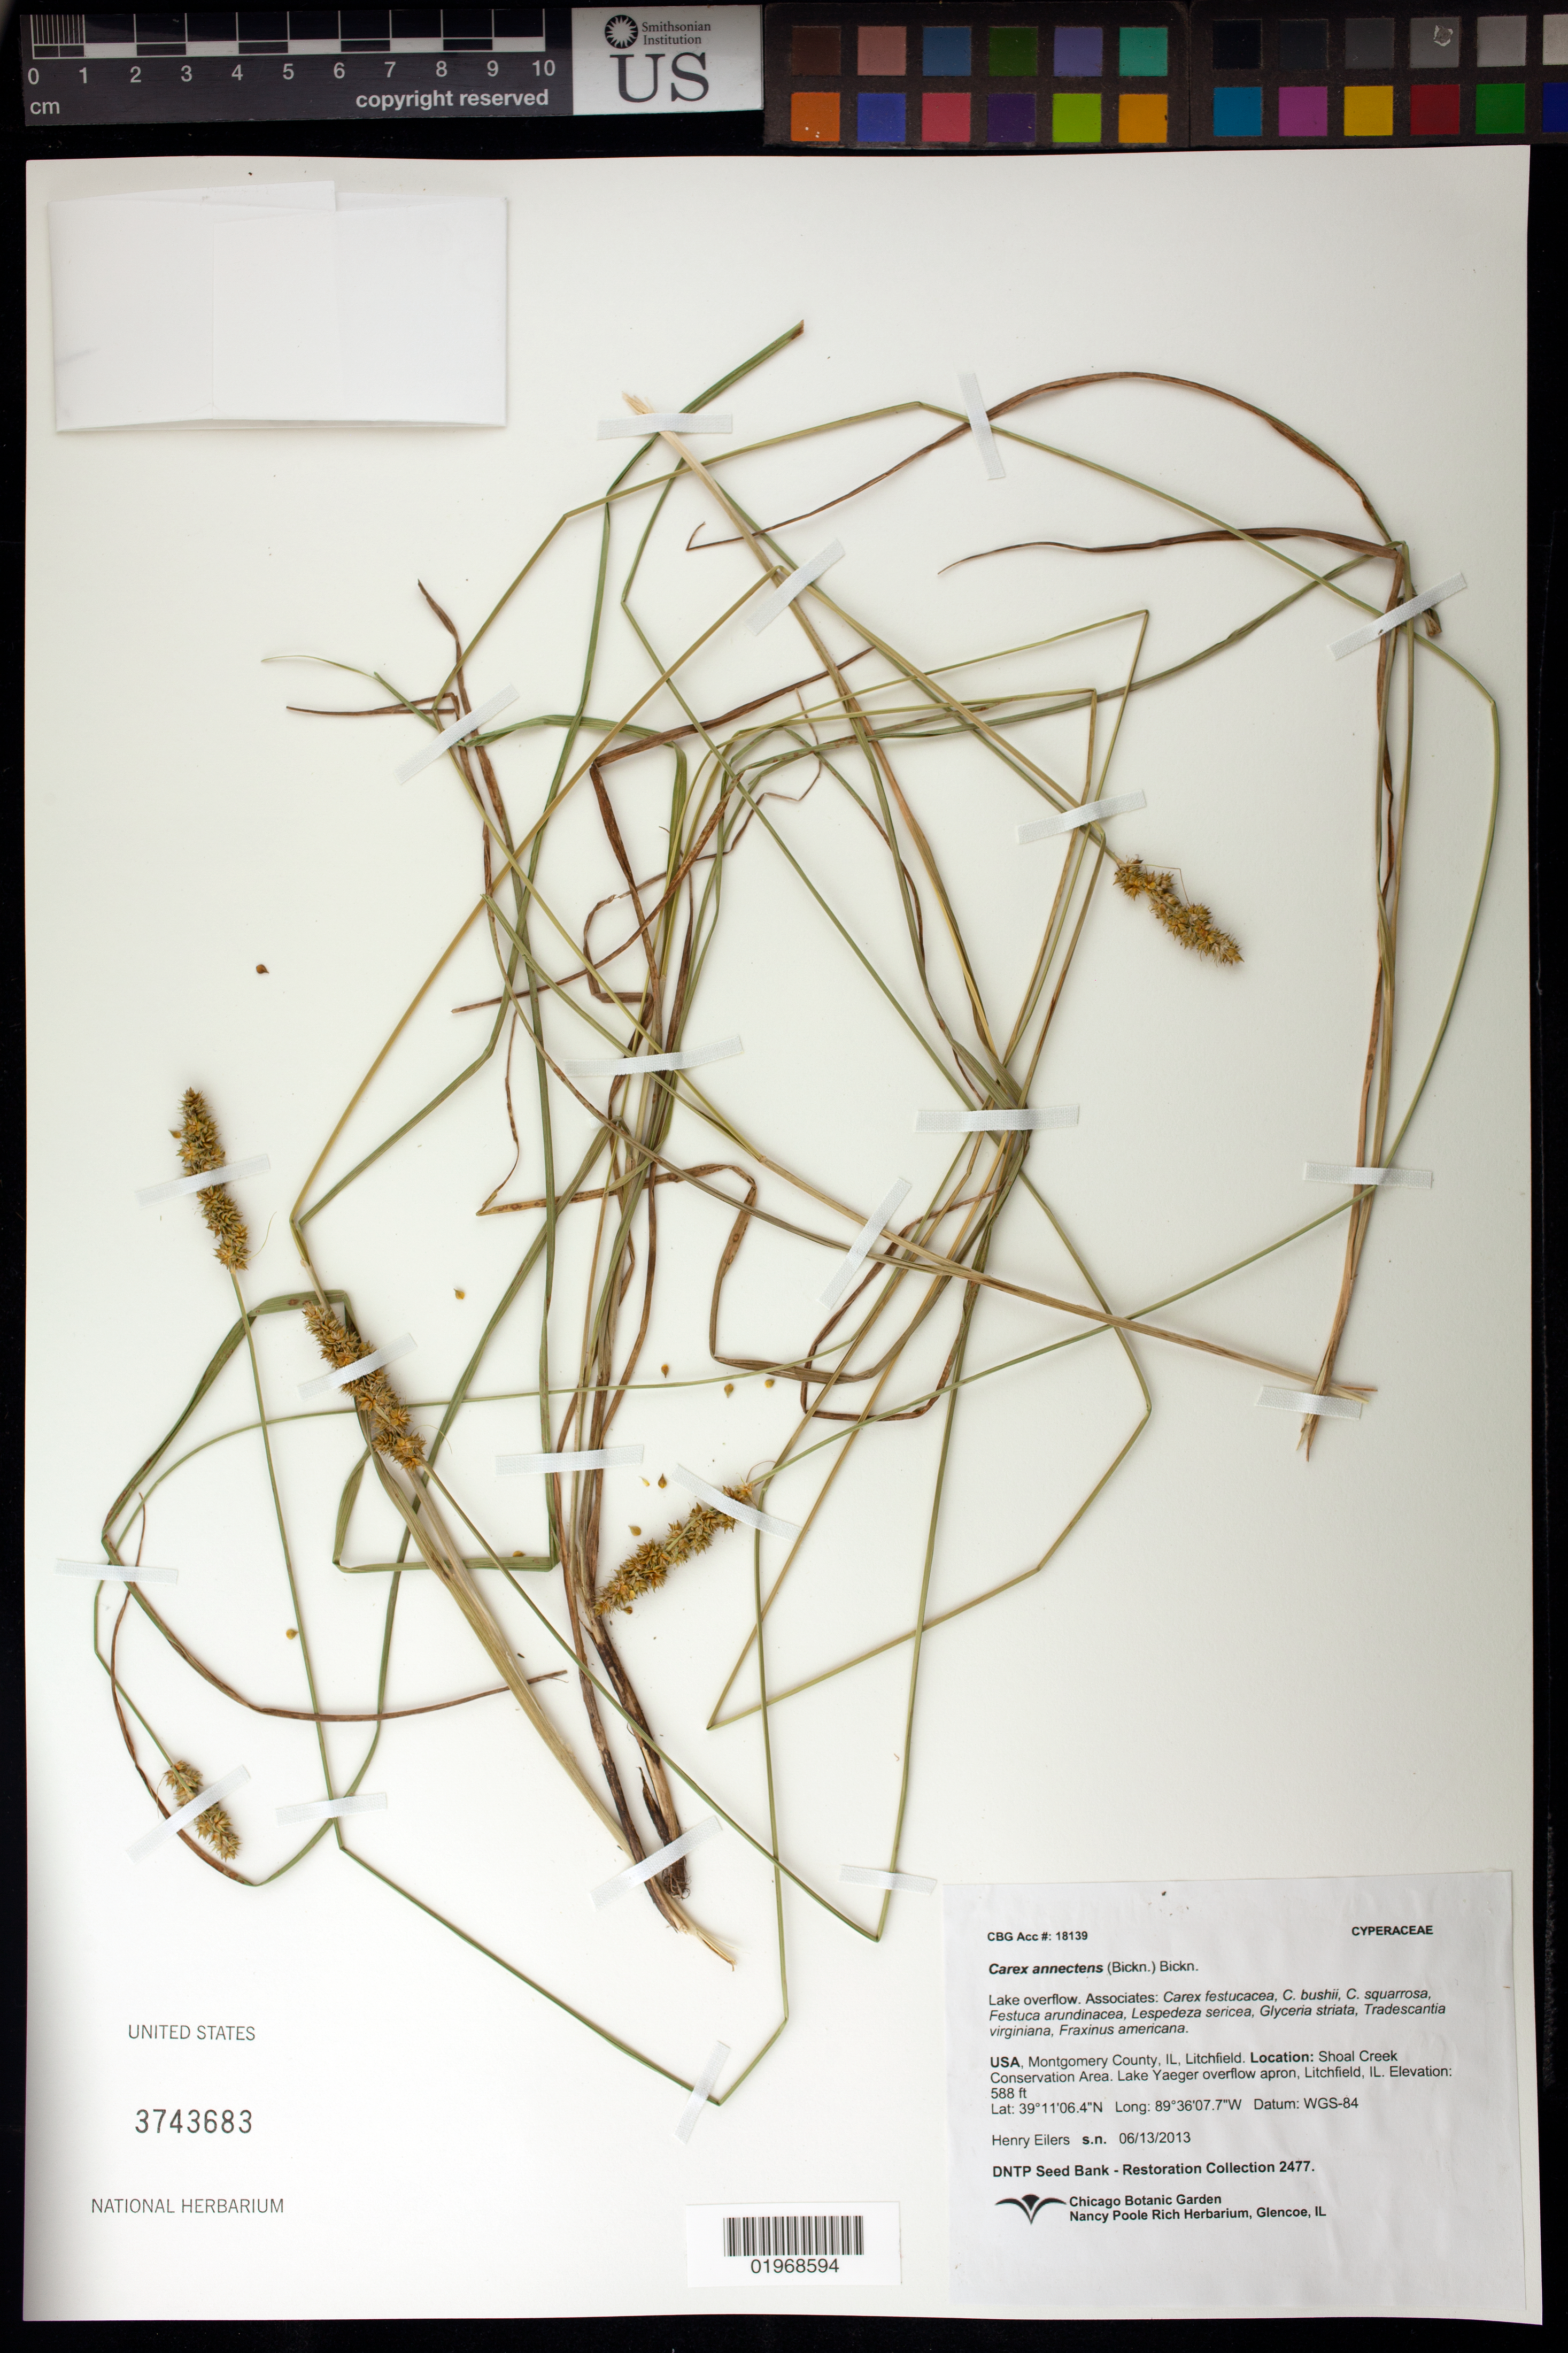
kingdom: Plantae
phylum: Tracheophyta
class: Liliopsida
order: Poales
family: Cyperaceae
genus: Carex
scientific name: Carex annectens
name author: (E.P. Bicknell) E.P. Bicknell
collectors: H. Eilers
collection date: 2013-06-13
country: United States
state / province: Illinois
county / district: Montgomery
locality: Litchfield, Shoal Creek Conservation Area, Lake Yaeger overflow apron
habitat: Lake overflow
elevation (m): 179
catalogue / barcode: US 3743683